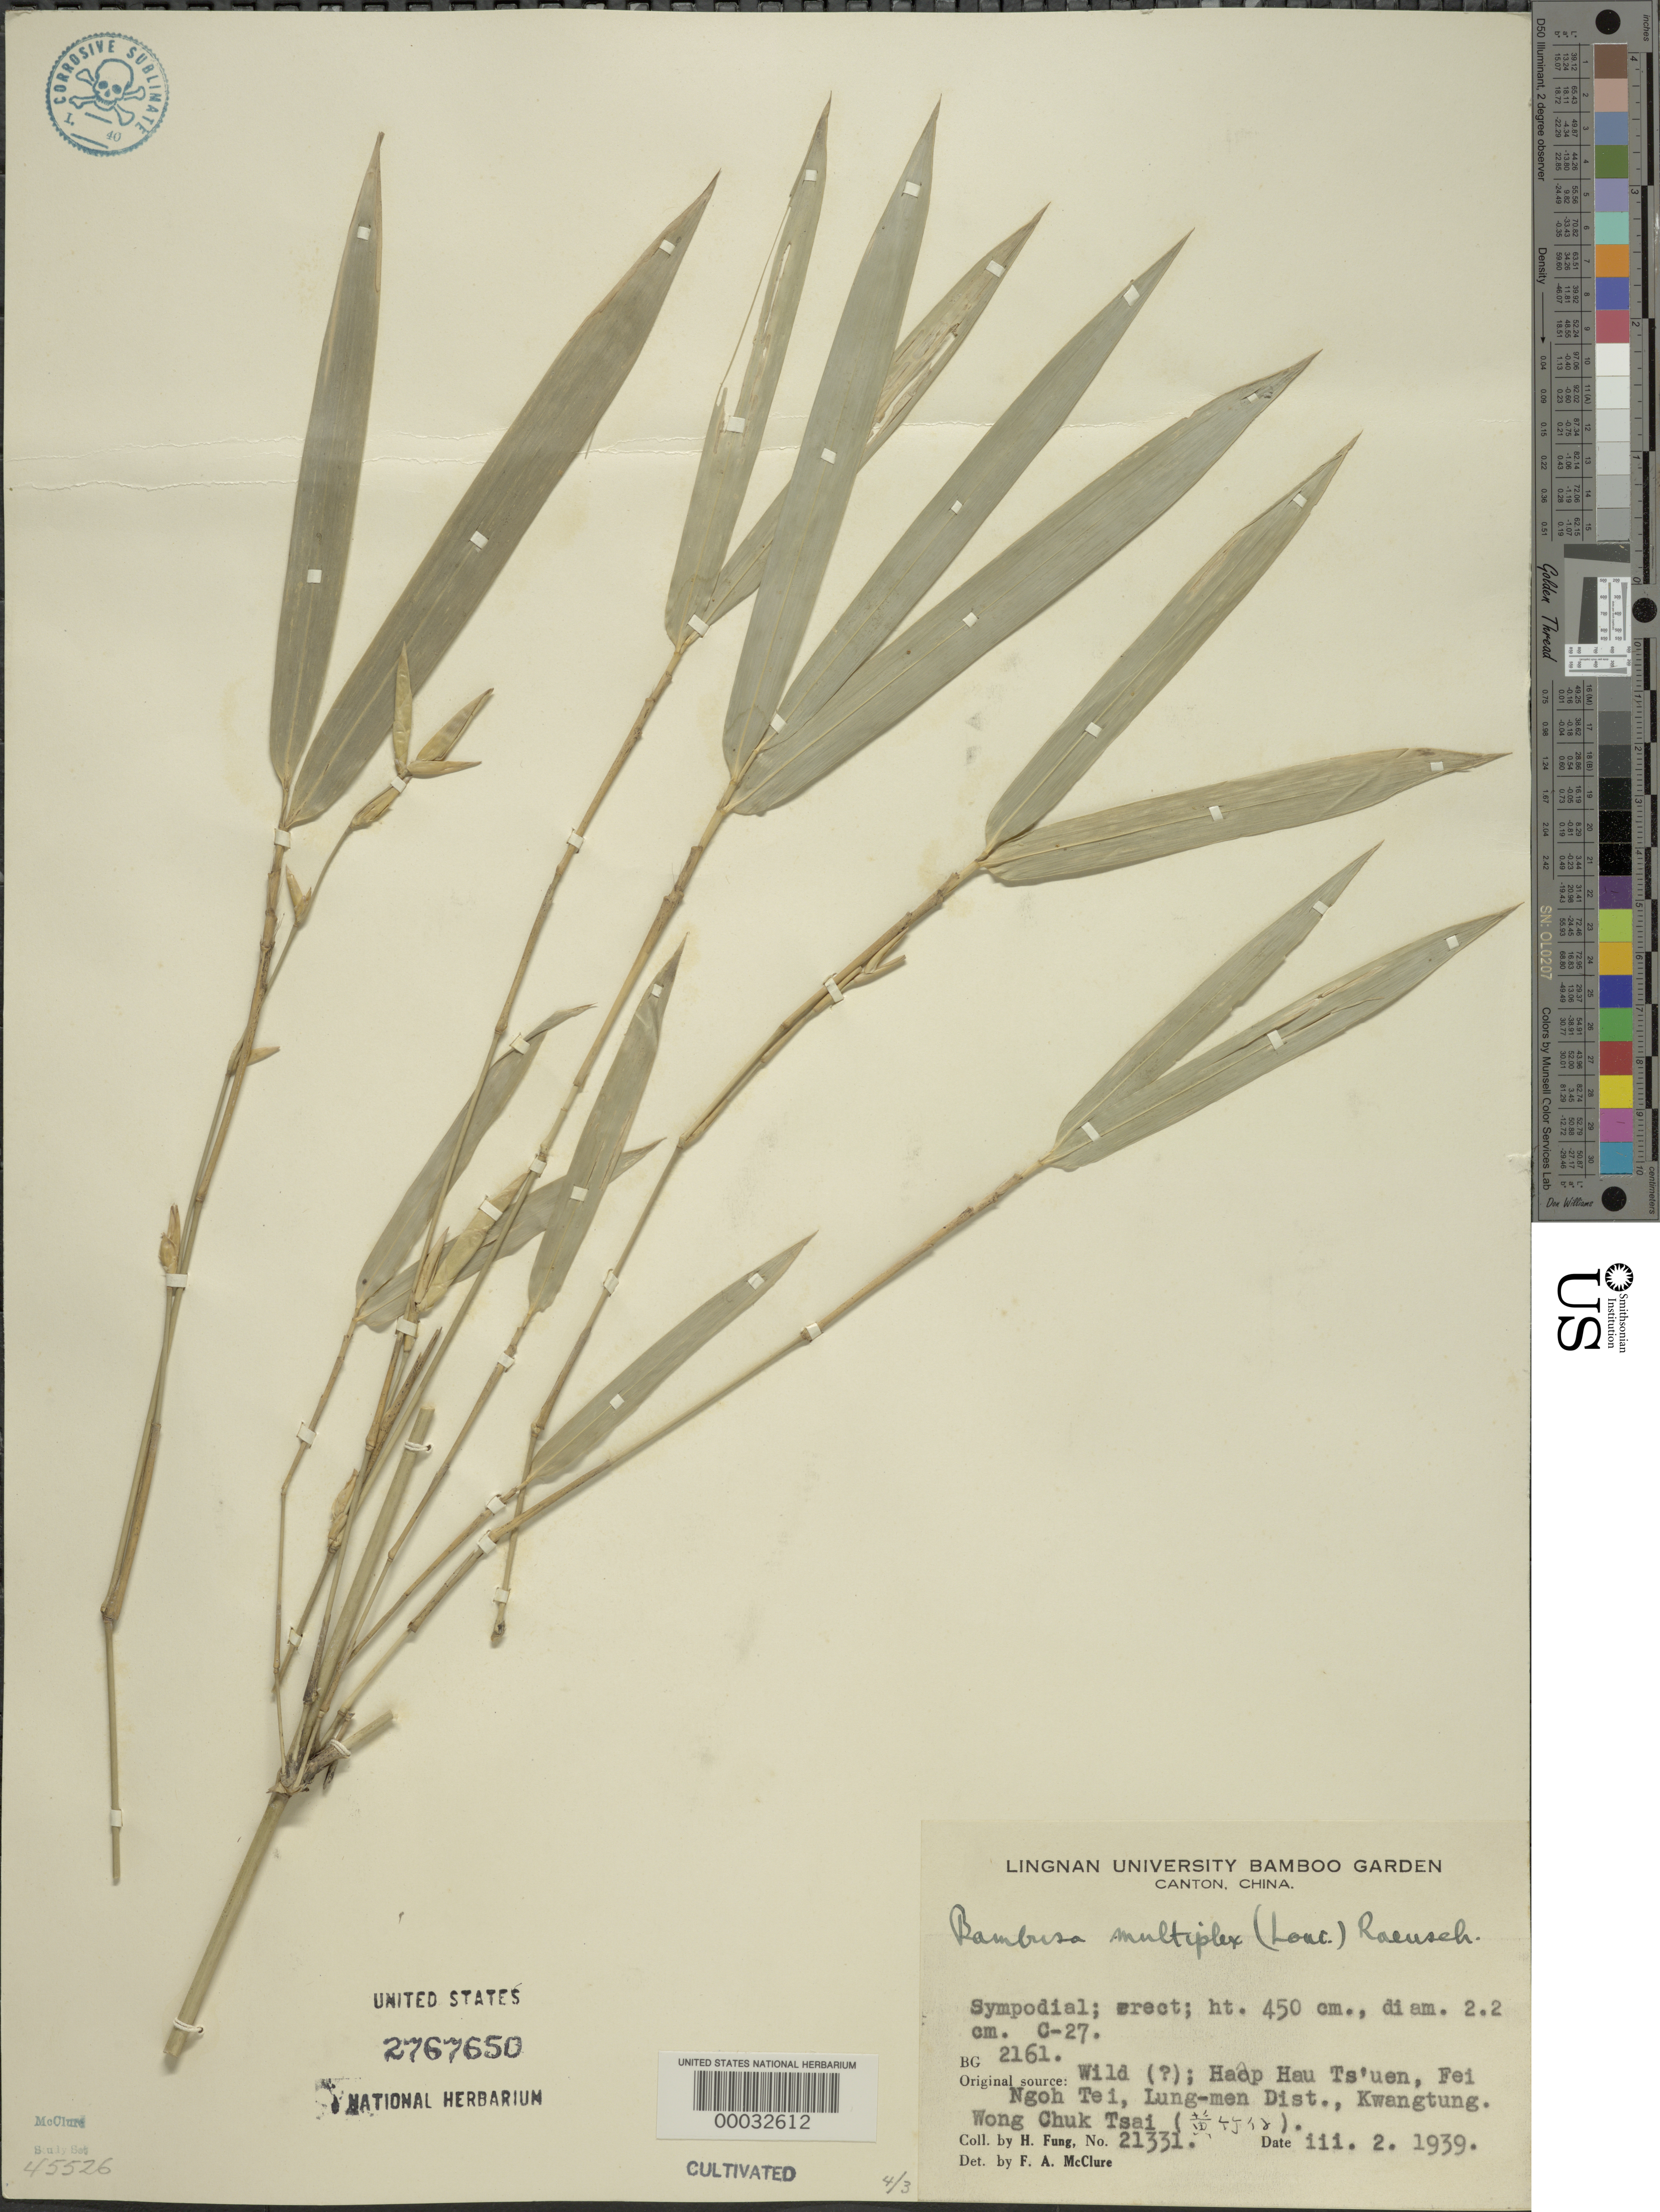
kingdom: Plantae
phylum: Tracheophyta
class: Liliopsida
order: Poales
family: Poaceae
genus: Bambusa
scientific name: Bambusa multiplex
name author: (Lour.) Raeusch. ex Schult. & Schult. f.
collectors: H. L. Fung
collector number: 21331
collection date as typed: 02 Mar 1939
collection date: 1939-03-02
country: China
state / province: Guangdong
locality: Lung men heap hau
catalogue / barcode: US 2767650